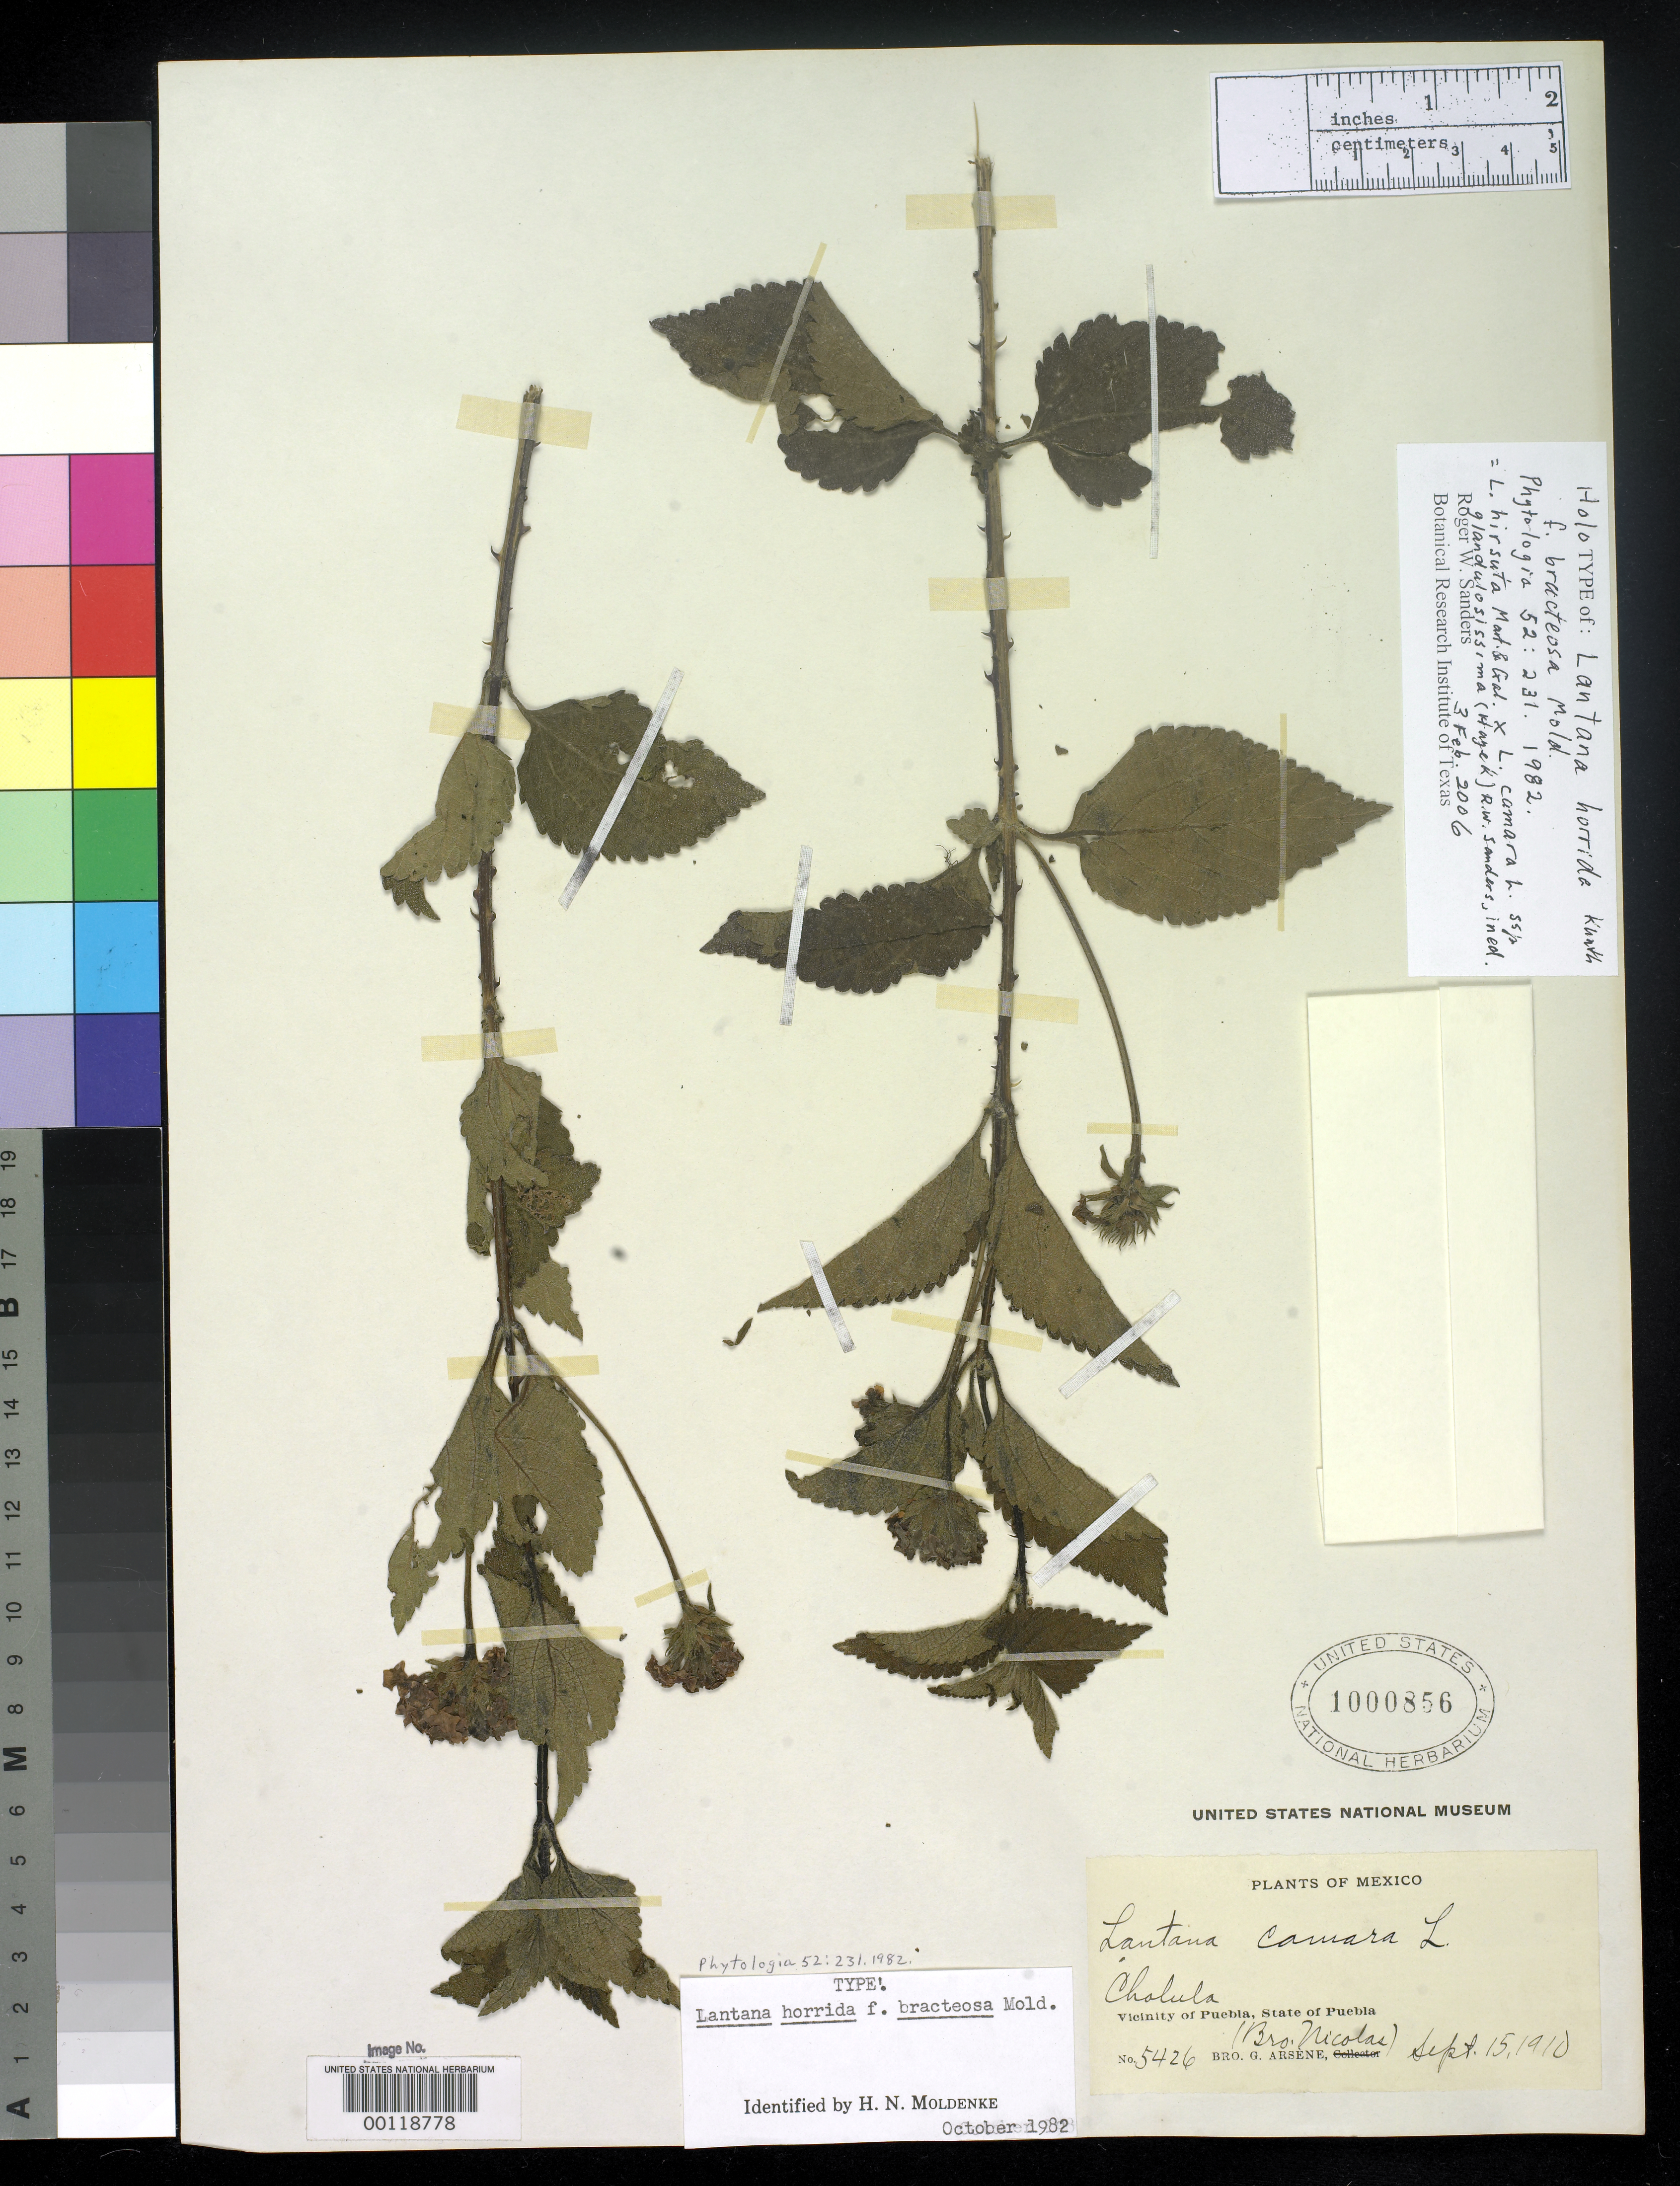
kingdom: Plantae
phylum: Tracheophyta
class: Magnoliopsida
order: Lamiales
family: Verbenaceae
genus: Lantana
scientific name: Lantana horrida f. bracteosa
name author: Moldenke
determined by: Sanders, Roger W., (BRIT)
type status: Holotype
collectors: Bro. G. Arsène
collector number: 5426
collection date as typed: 15 Sep 1910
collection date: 1910-09-15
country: Mexico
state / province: Puebla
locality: Puebla, Cholula.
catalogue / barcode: US 1000856